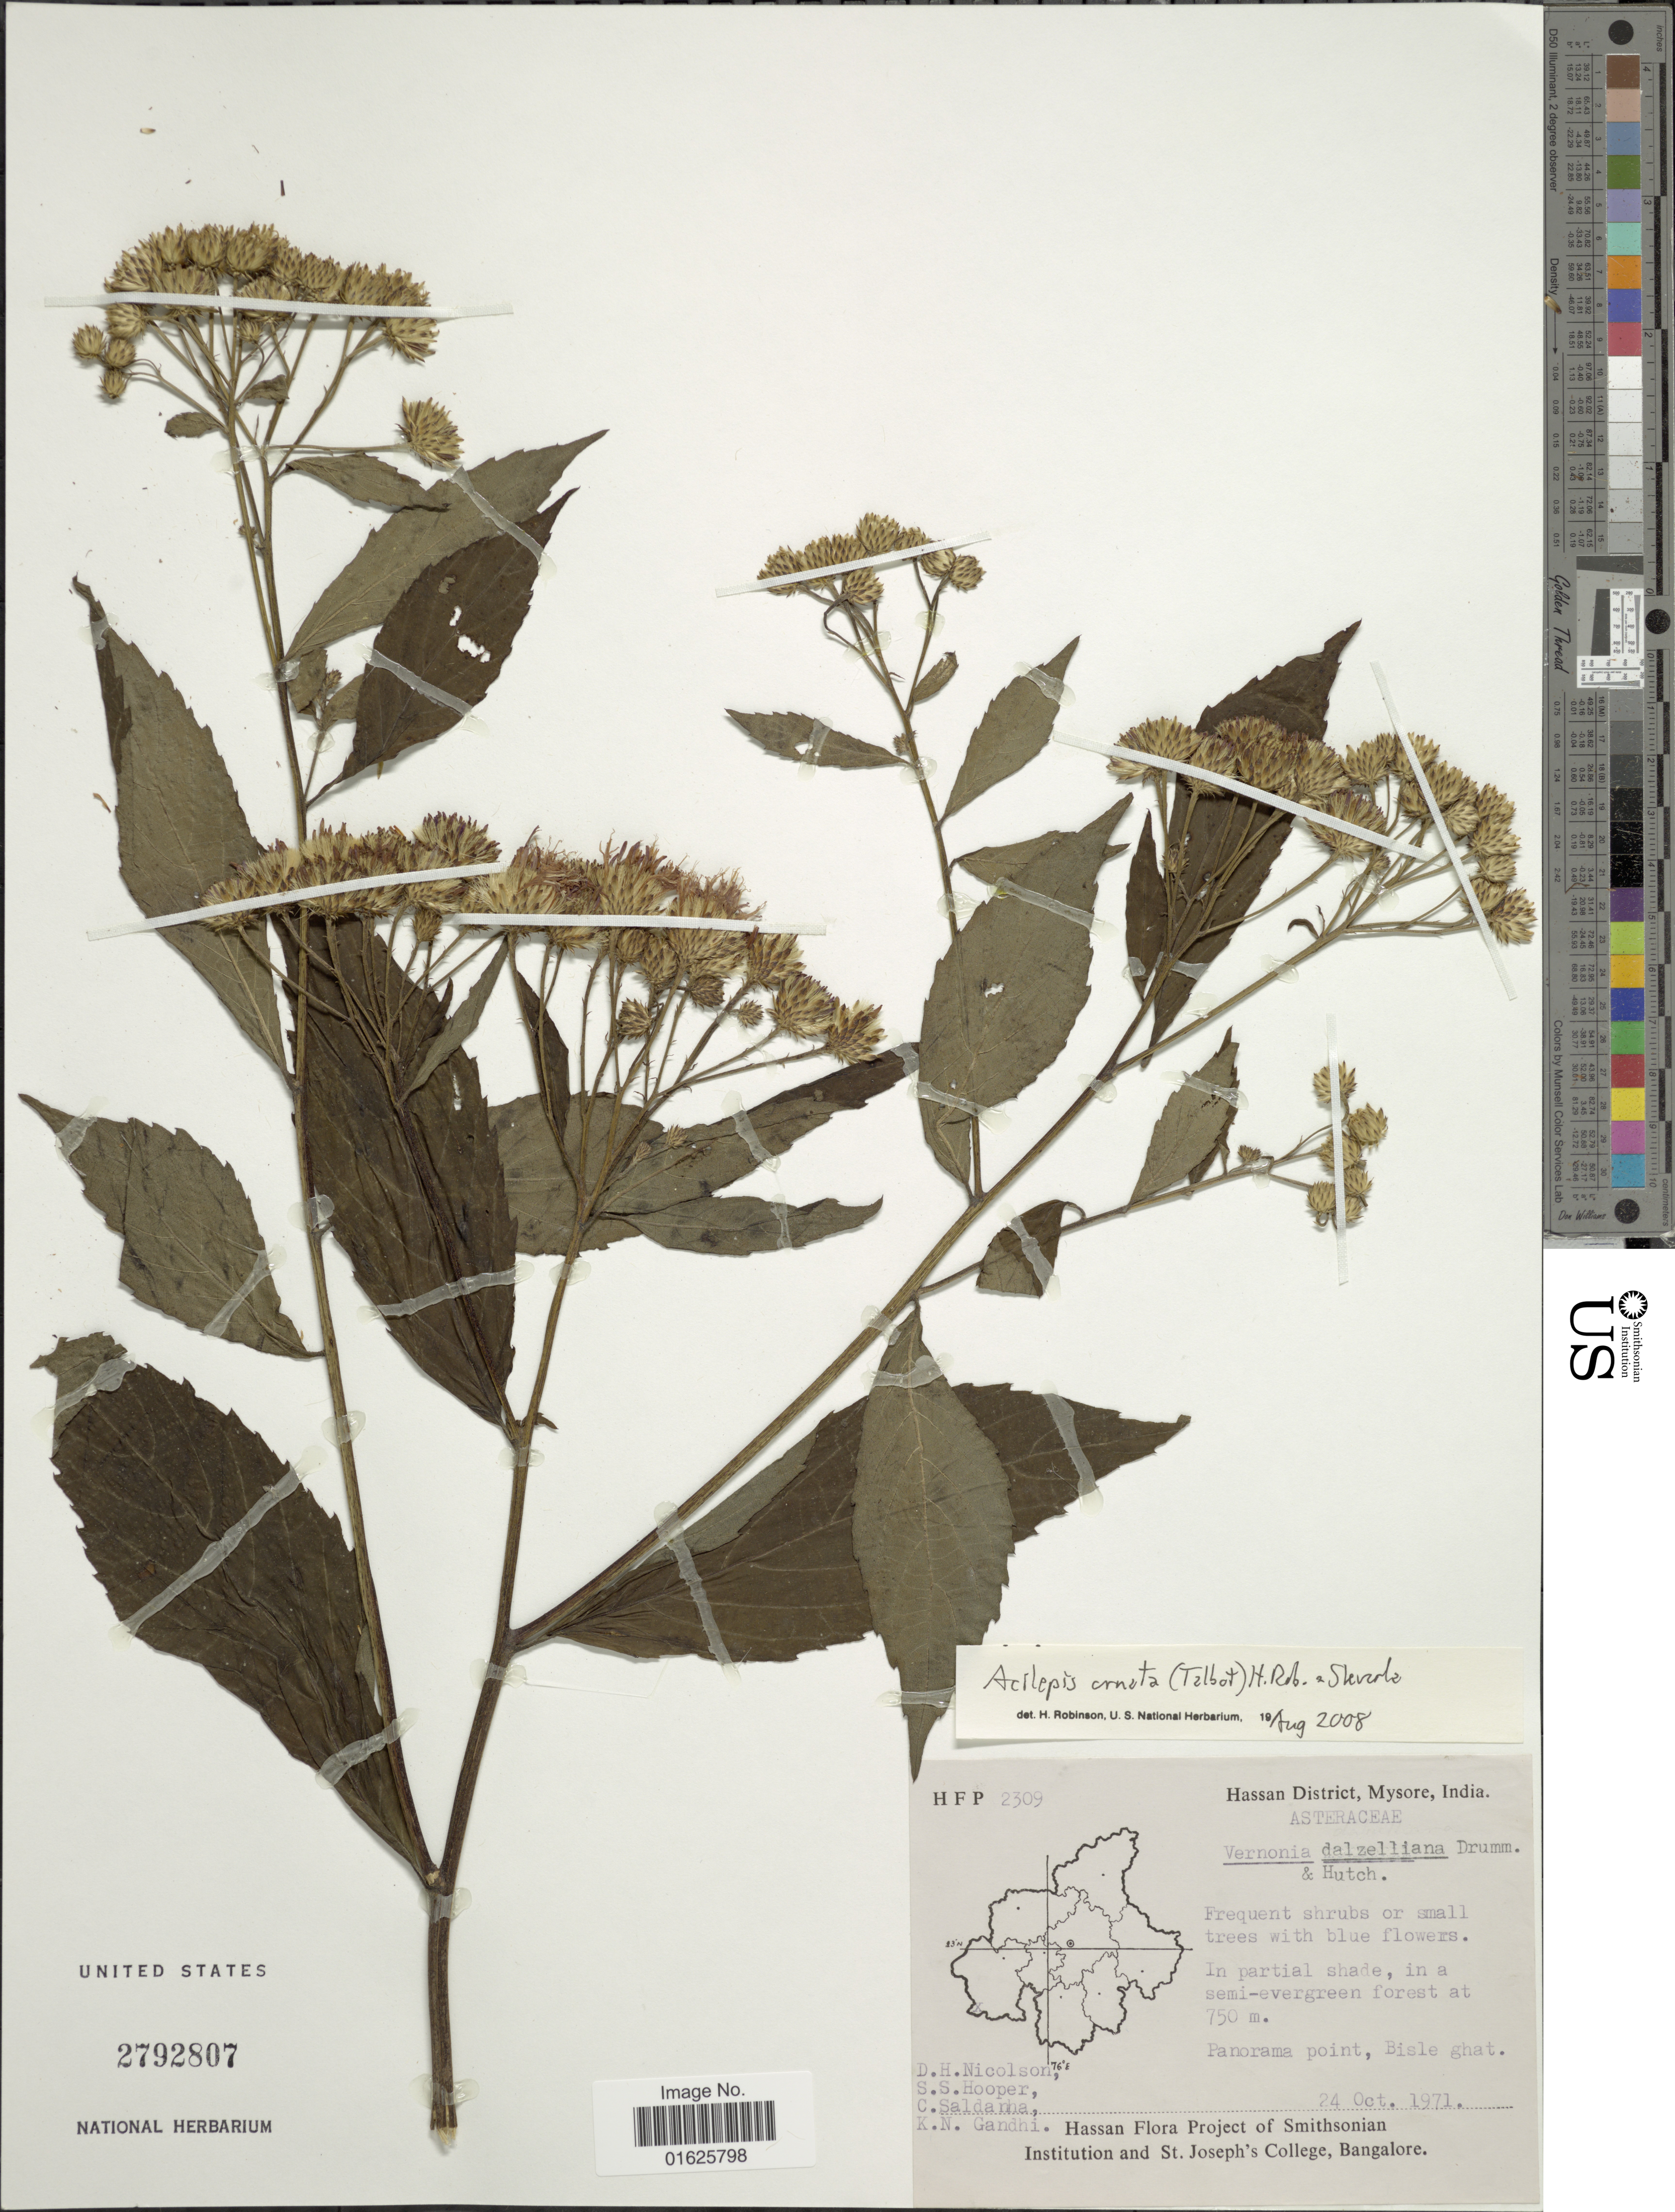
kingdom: Plantae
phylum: Tracheophyta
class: Magnoliopsida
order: Asterales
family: Asteraceae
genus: Acilepis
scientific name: Acilepis ornata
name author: (Talbot) H. Rob. & Skvarla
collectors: D. H. Nicolson, S. S. Hooper, C. Saldanha & K. N. Gandhi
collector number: H F P 2309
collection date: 1971-10-24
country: India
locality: Hassan District, Mysore, Panorama point, Bisle ghat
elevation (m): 750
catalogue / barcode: US 2792807